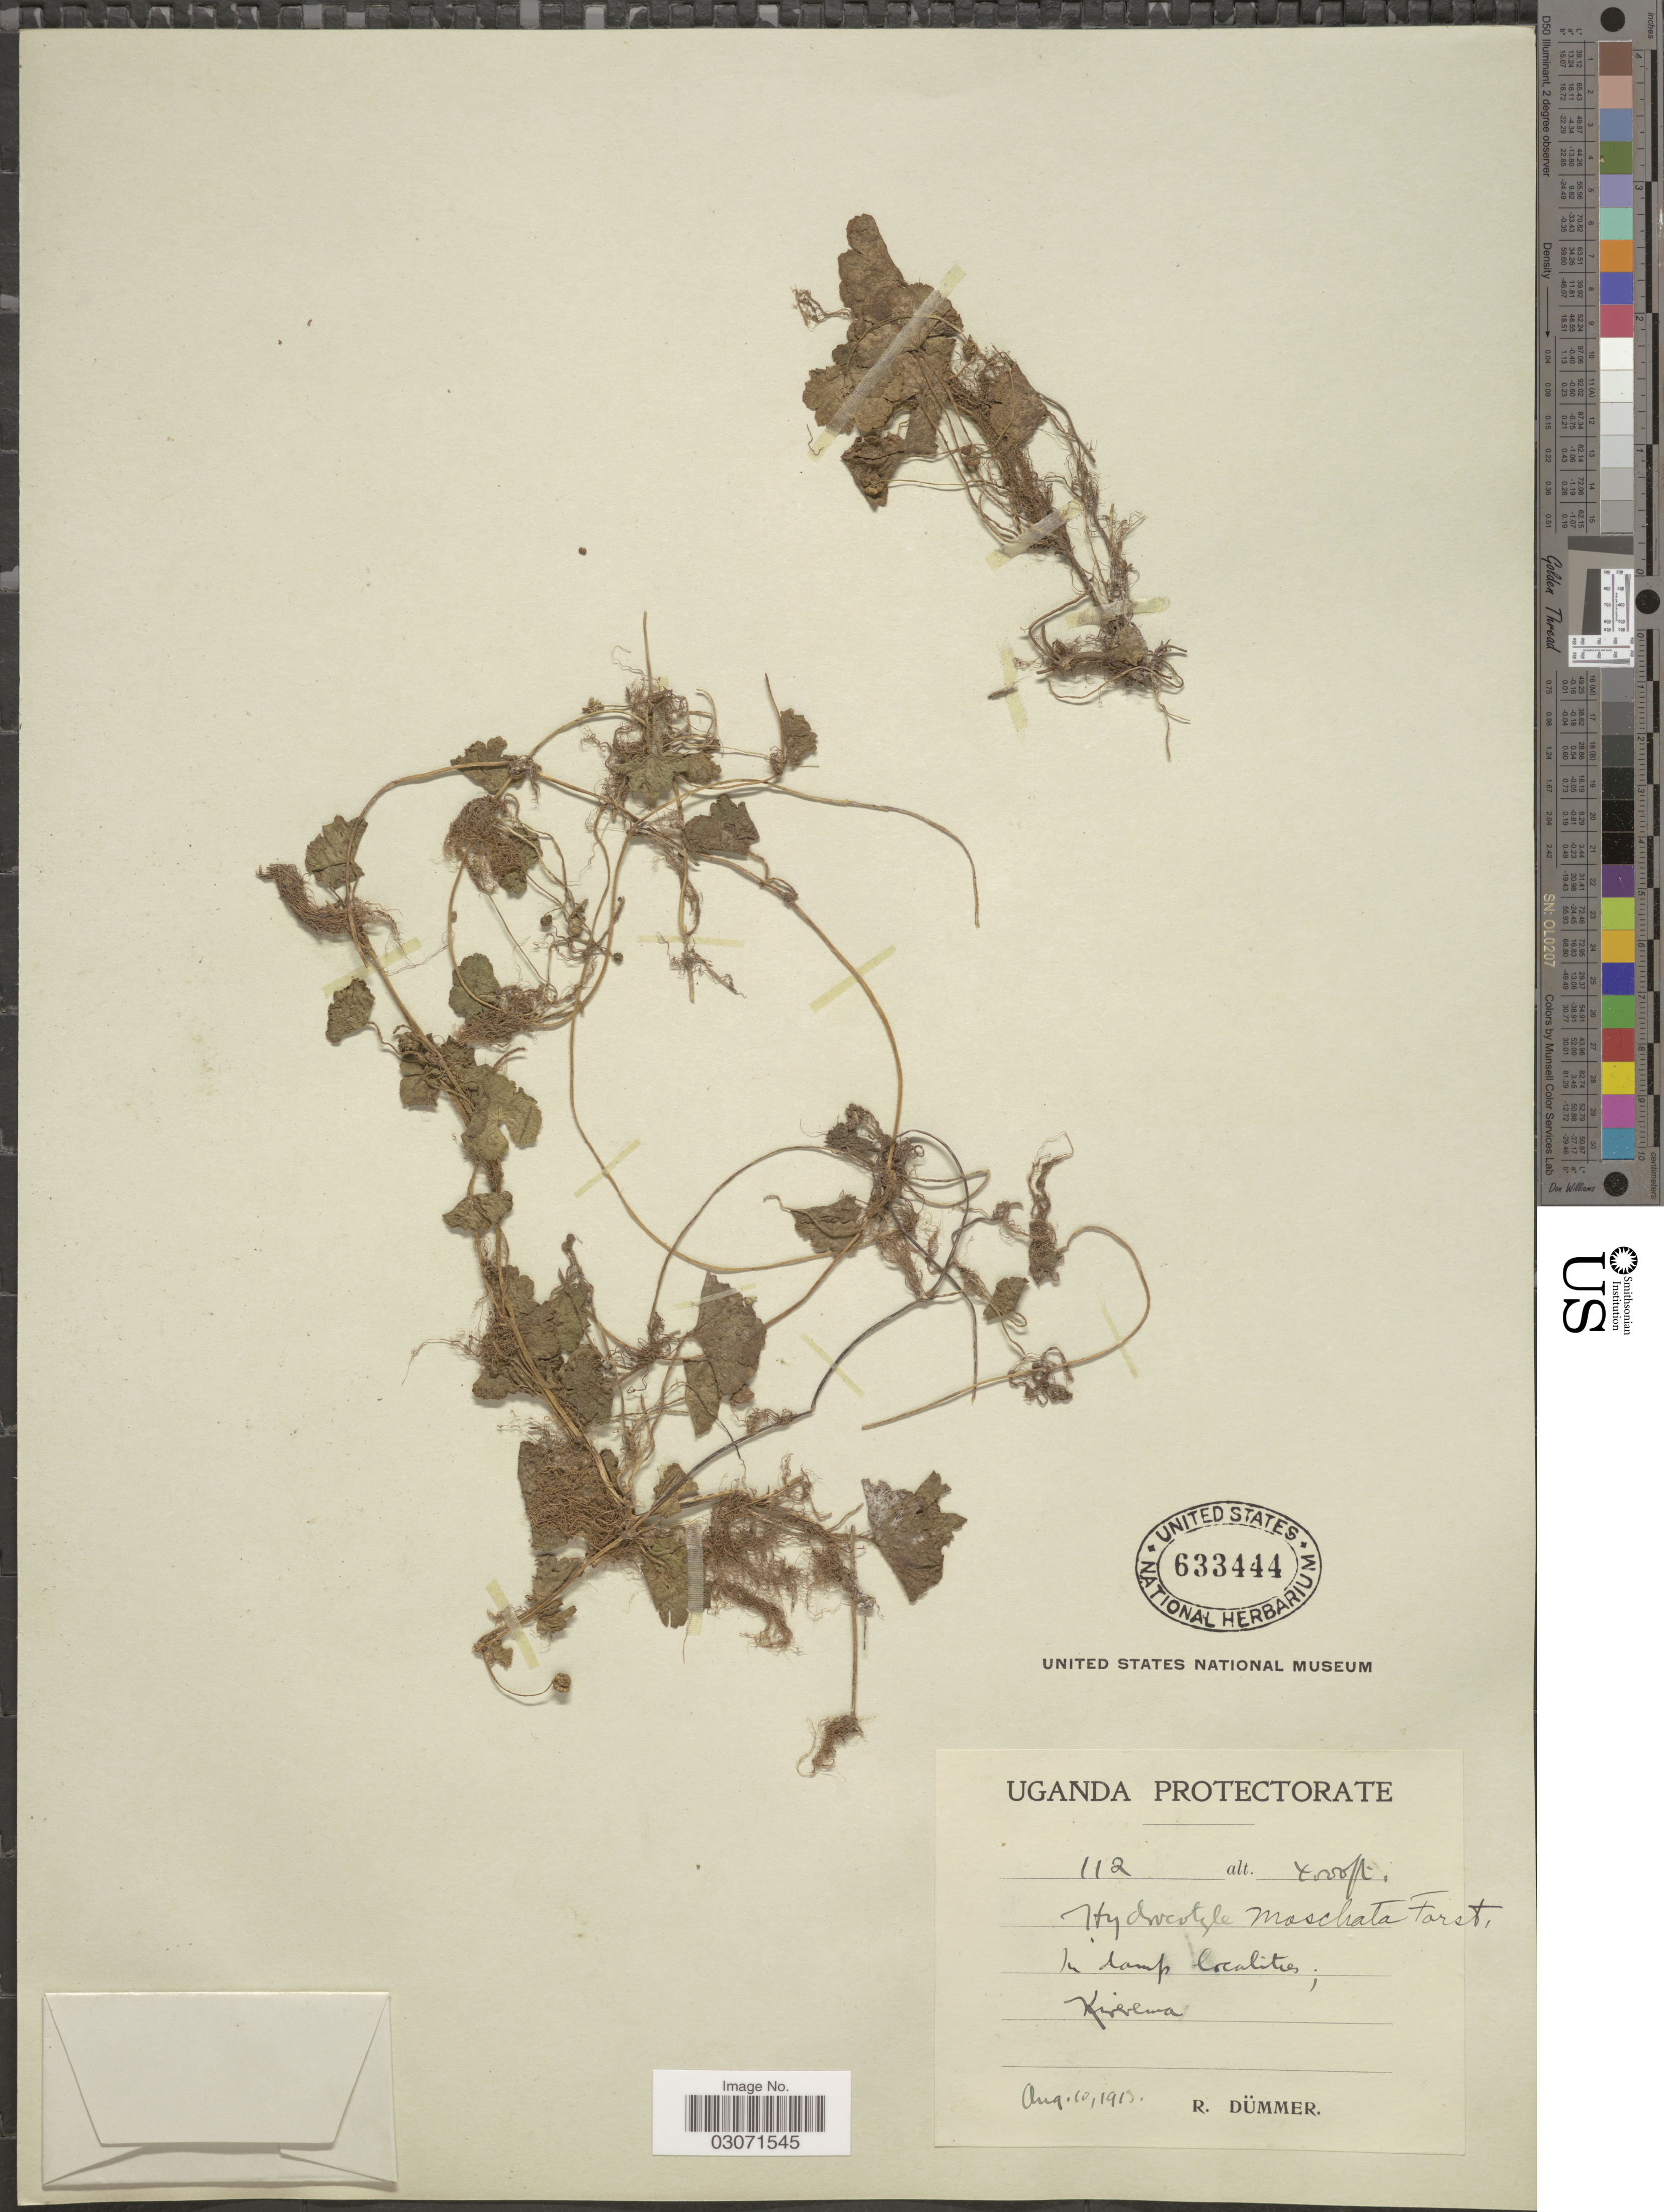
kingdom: Plantae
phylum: Tracheophyta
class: Magnoliopsida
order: Apiales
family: Araliaceae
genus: Hydrocotyle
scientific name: Hydrocotyle moschata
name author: G. Forst.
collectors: R. A. Dümmer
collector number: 112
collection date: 1913-08-10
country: Uganda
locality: Uganda Protectorate. Kirerema.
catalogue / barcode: US 633444